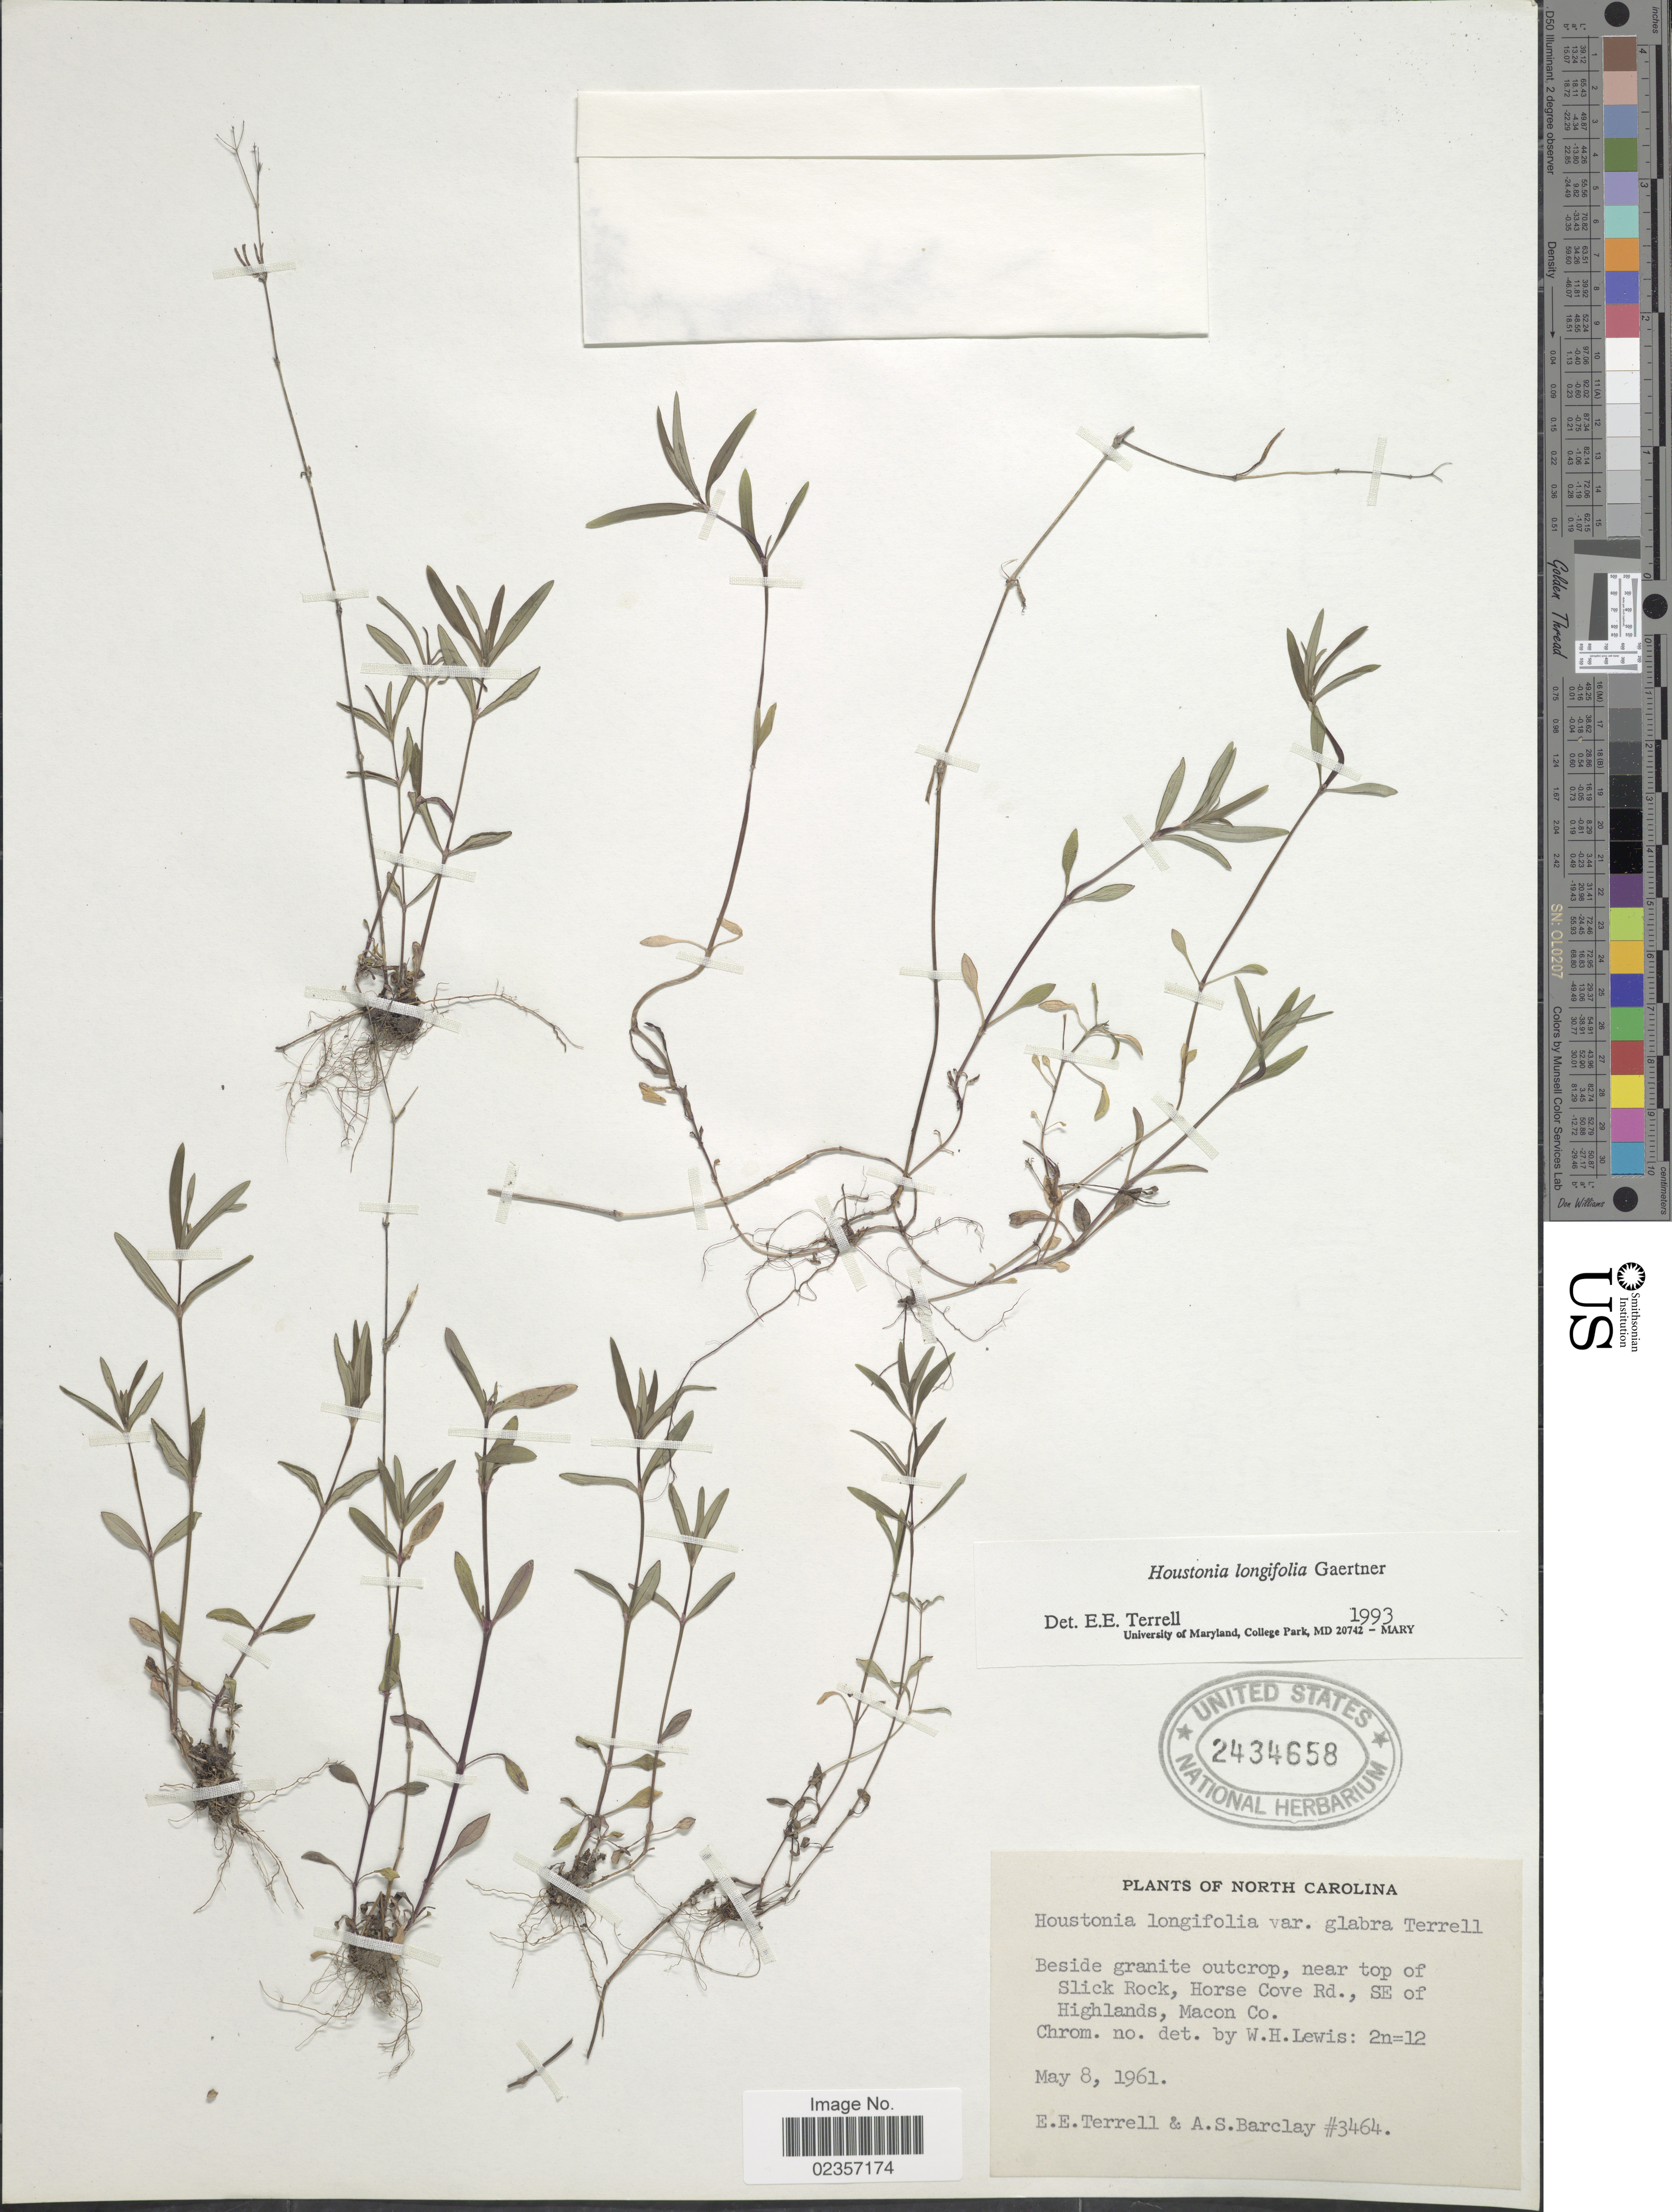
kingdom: Plantae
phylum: Tracheophyta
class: Magnoliopsida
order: Gentianales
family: Rubiaceae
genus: Houstonia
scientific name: Houstonia longifolia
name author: Gaertn.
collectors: E. E. Terrell & A. S. Barclay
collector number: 3464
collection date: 1961-05-08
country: United States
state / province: North Carolina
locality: Beside granite outcrop, near top of Slick Rock, Horse Cove Rd., SE of Highlands, Macon Co.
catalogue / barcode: US 2434658